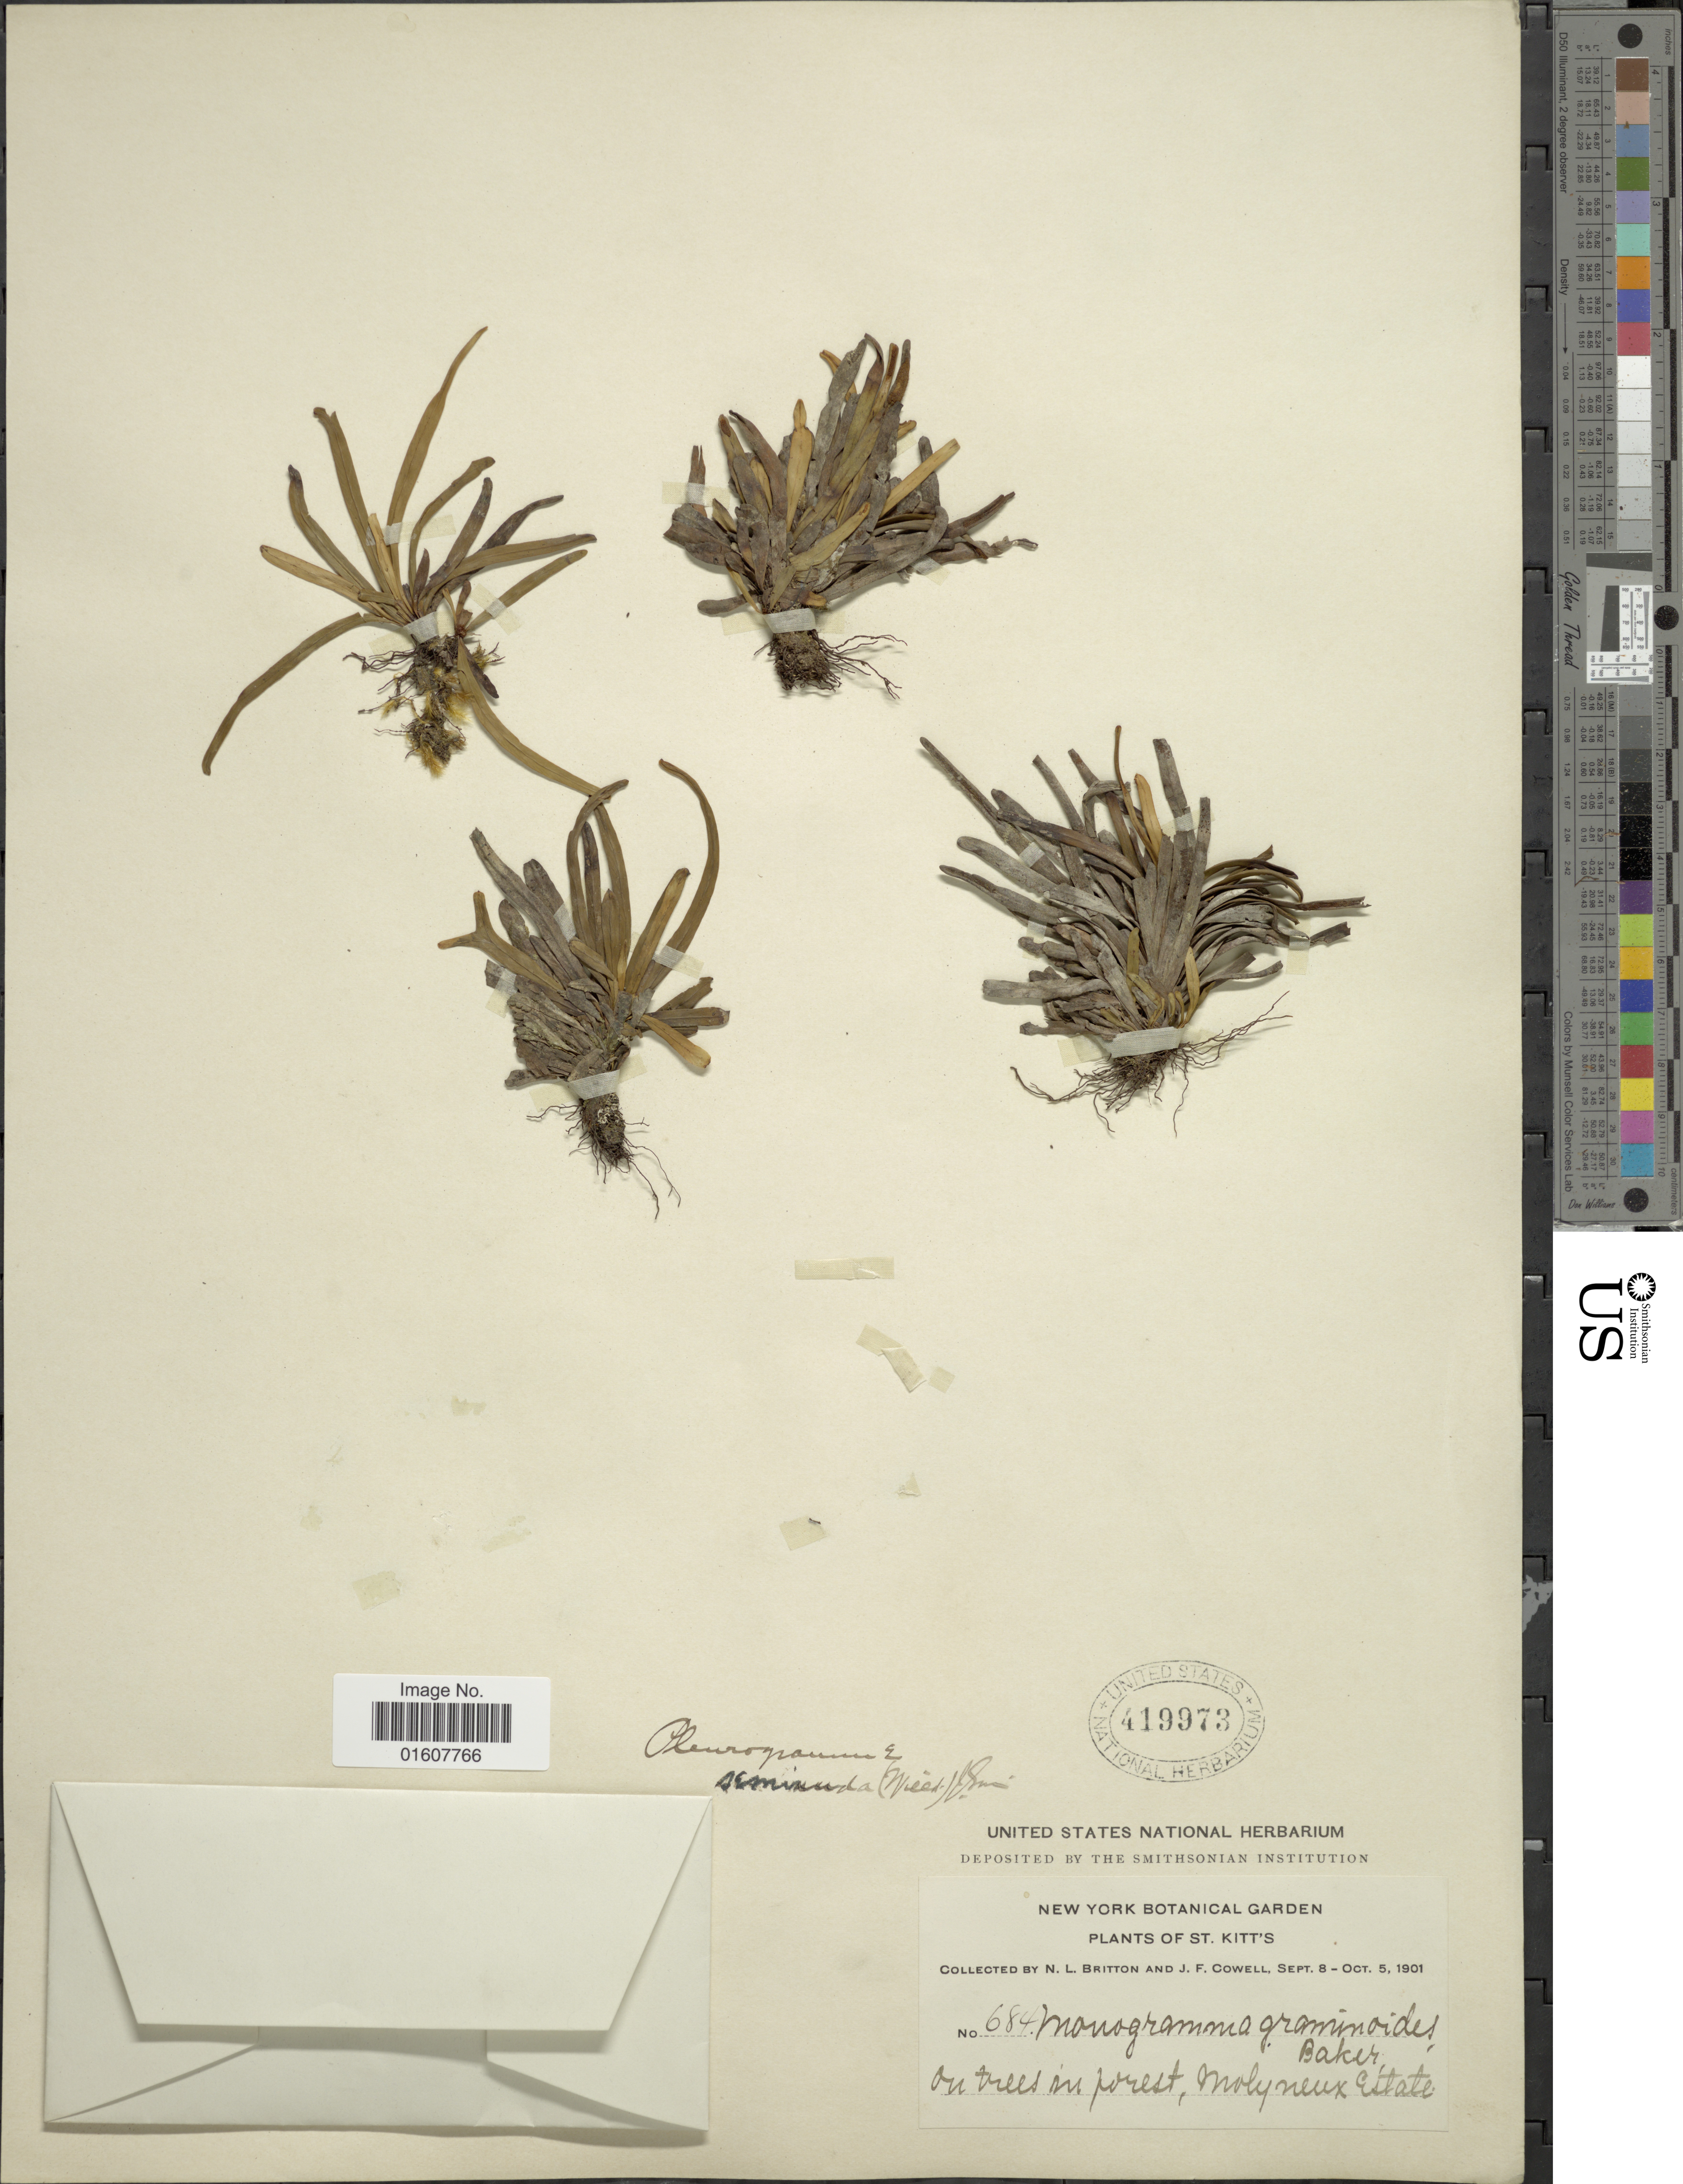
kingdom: Plantae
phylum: Tracheophyta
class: Polypodiopsida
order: Polypodiales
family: Polypodiaceae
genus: Cochlidium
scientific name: Cochlidium seminudum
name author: (Willd.) Maxon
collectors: N. Britton & J. F. Cowell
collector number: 684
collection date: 1901-09-08/1901-10-05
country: St. Christopher-Nevis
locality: St. Kitts, Moly near Estate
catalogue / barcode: US 419973